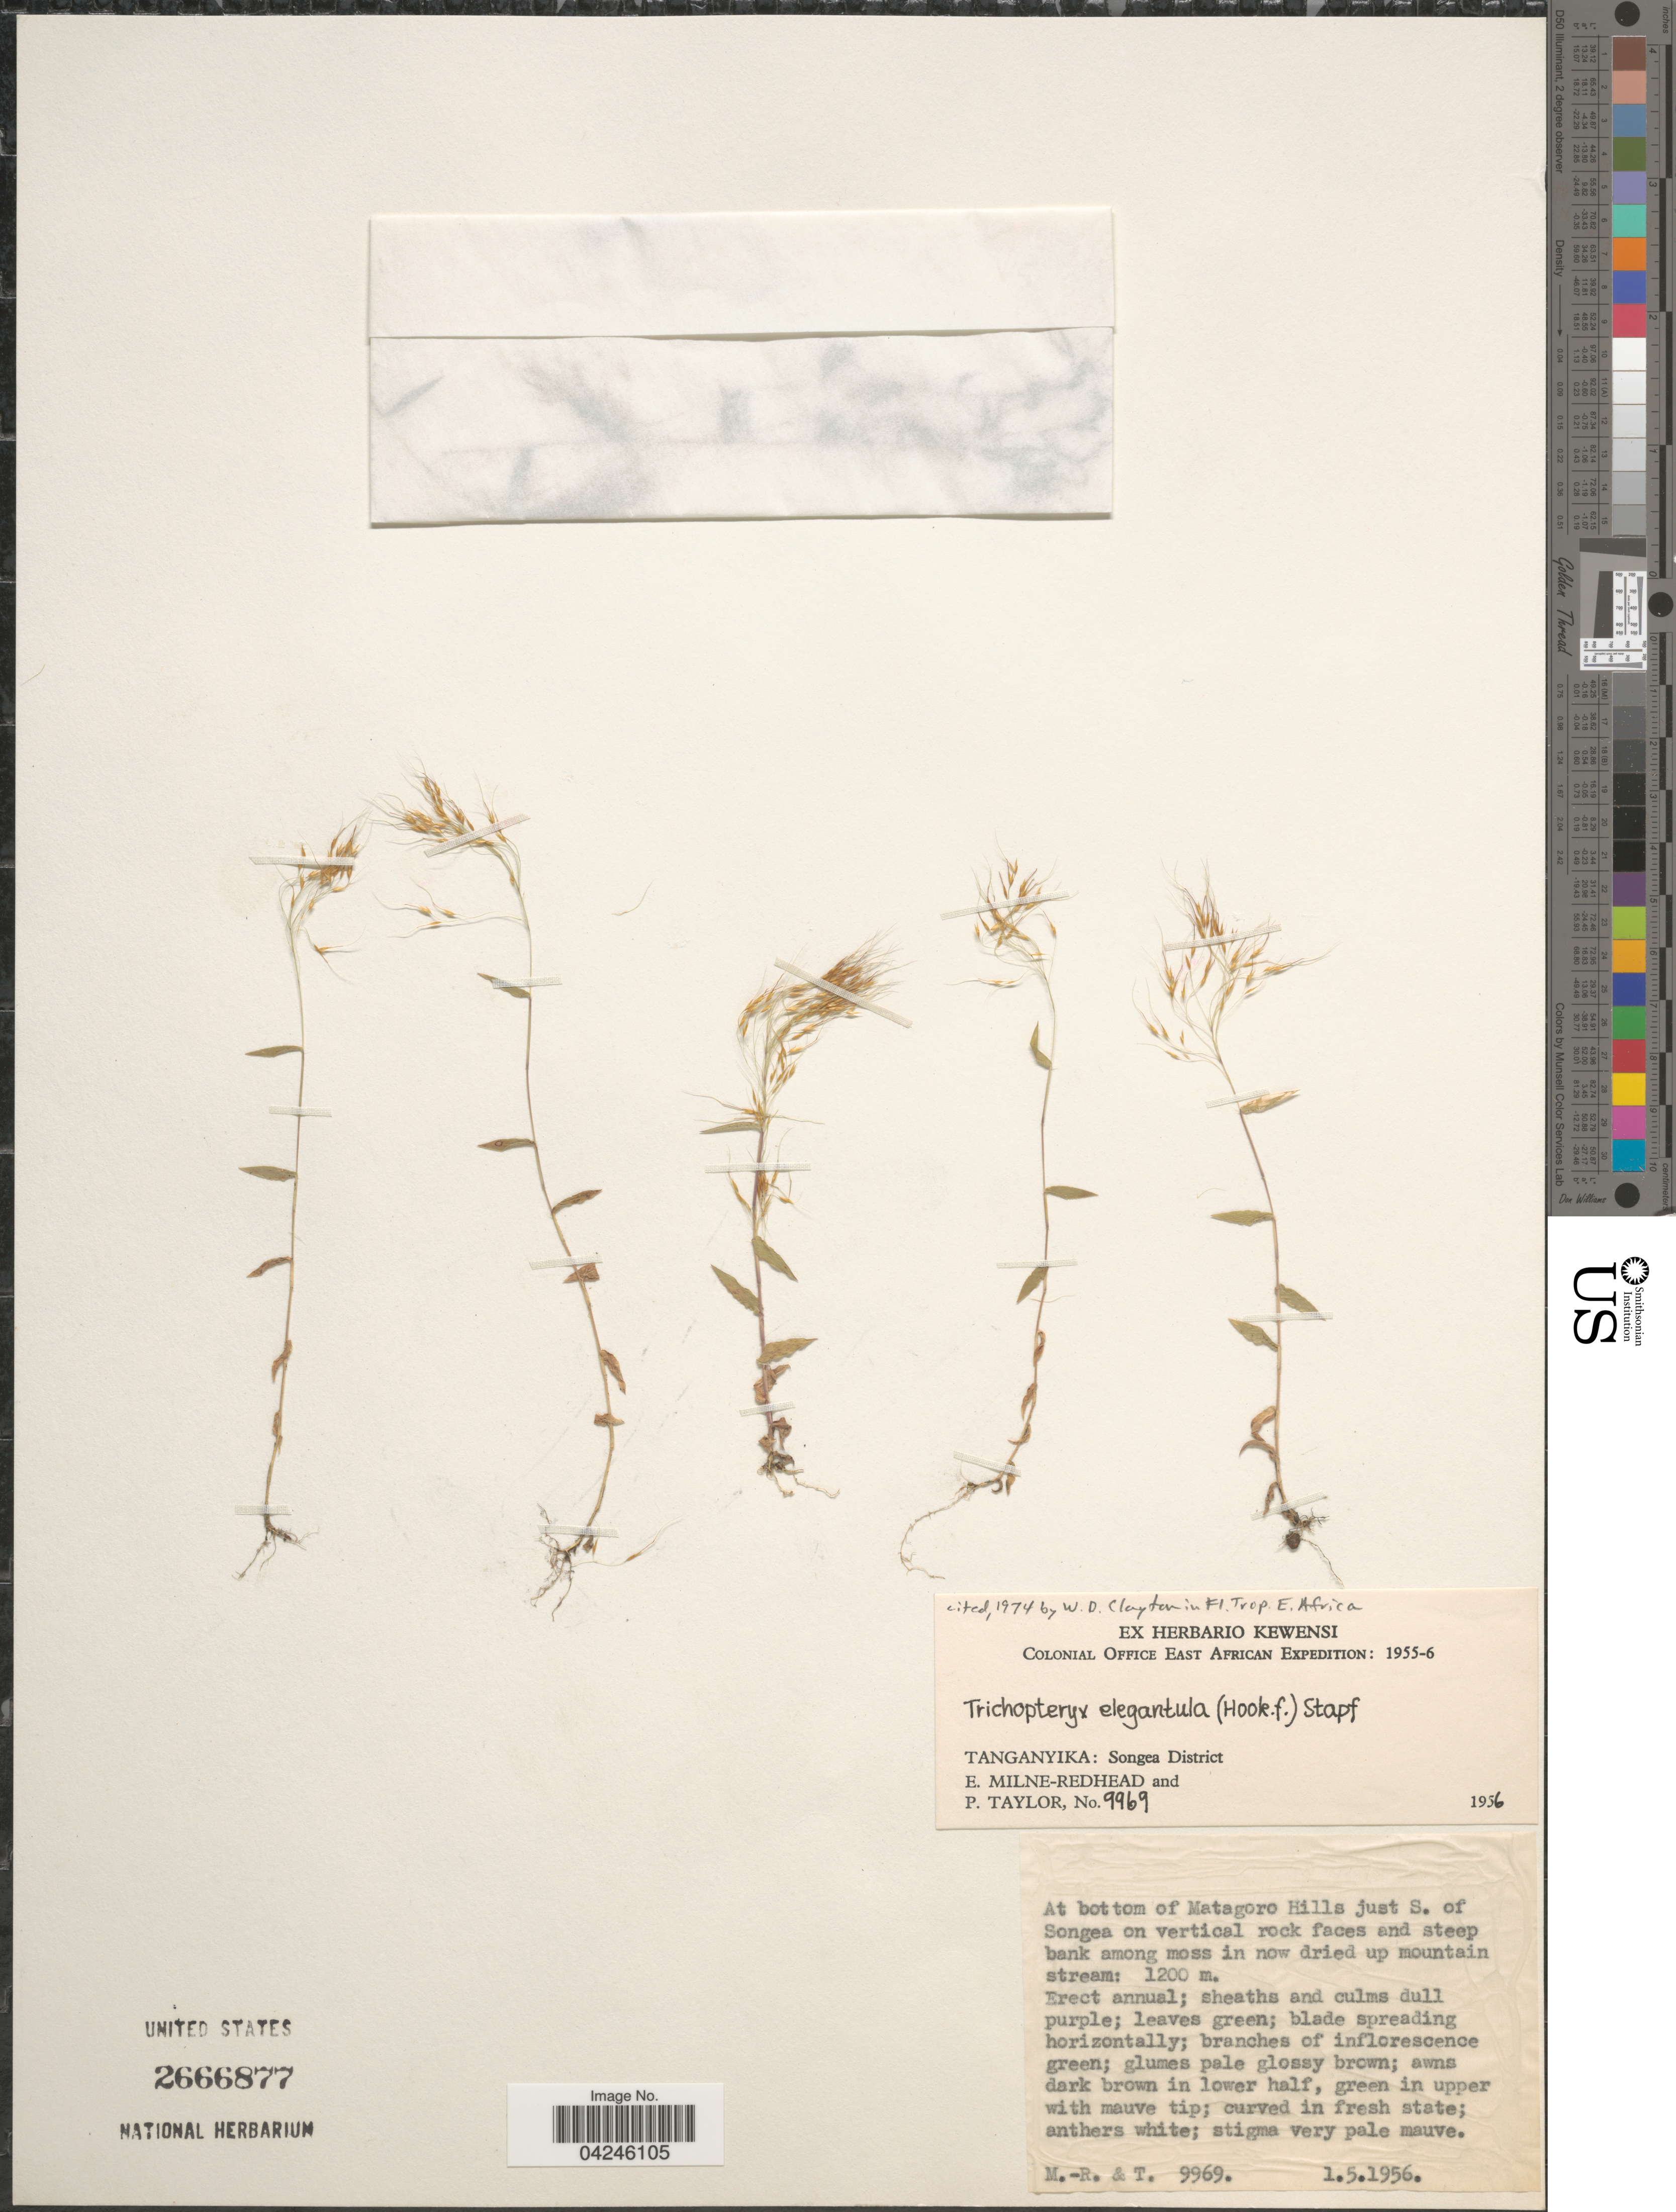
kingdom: Plantae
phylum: Tracheophyta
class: Liliopsida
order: Poales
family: Poaceae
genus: Trichopteryx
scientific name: Trichopteryx elegantula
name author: (Hook. f.) Stapf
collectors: E. W. Milne-Redhead & P. Taylor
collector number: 9969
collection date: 1956-05-01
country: Tanzania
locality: Colonial Office East African Expedition: 1955-6. Tanganyika: Songea District. At bottom of Matagoro Hills just S. of Songea on vertical rock faces and steep bank among moss in now dried up mountain stream.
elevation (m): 1200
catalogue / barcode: US 2666877